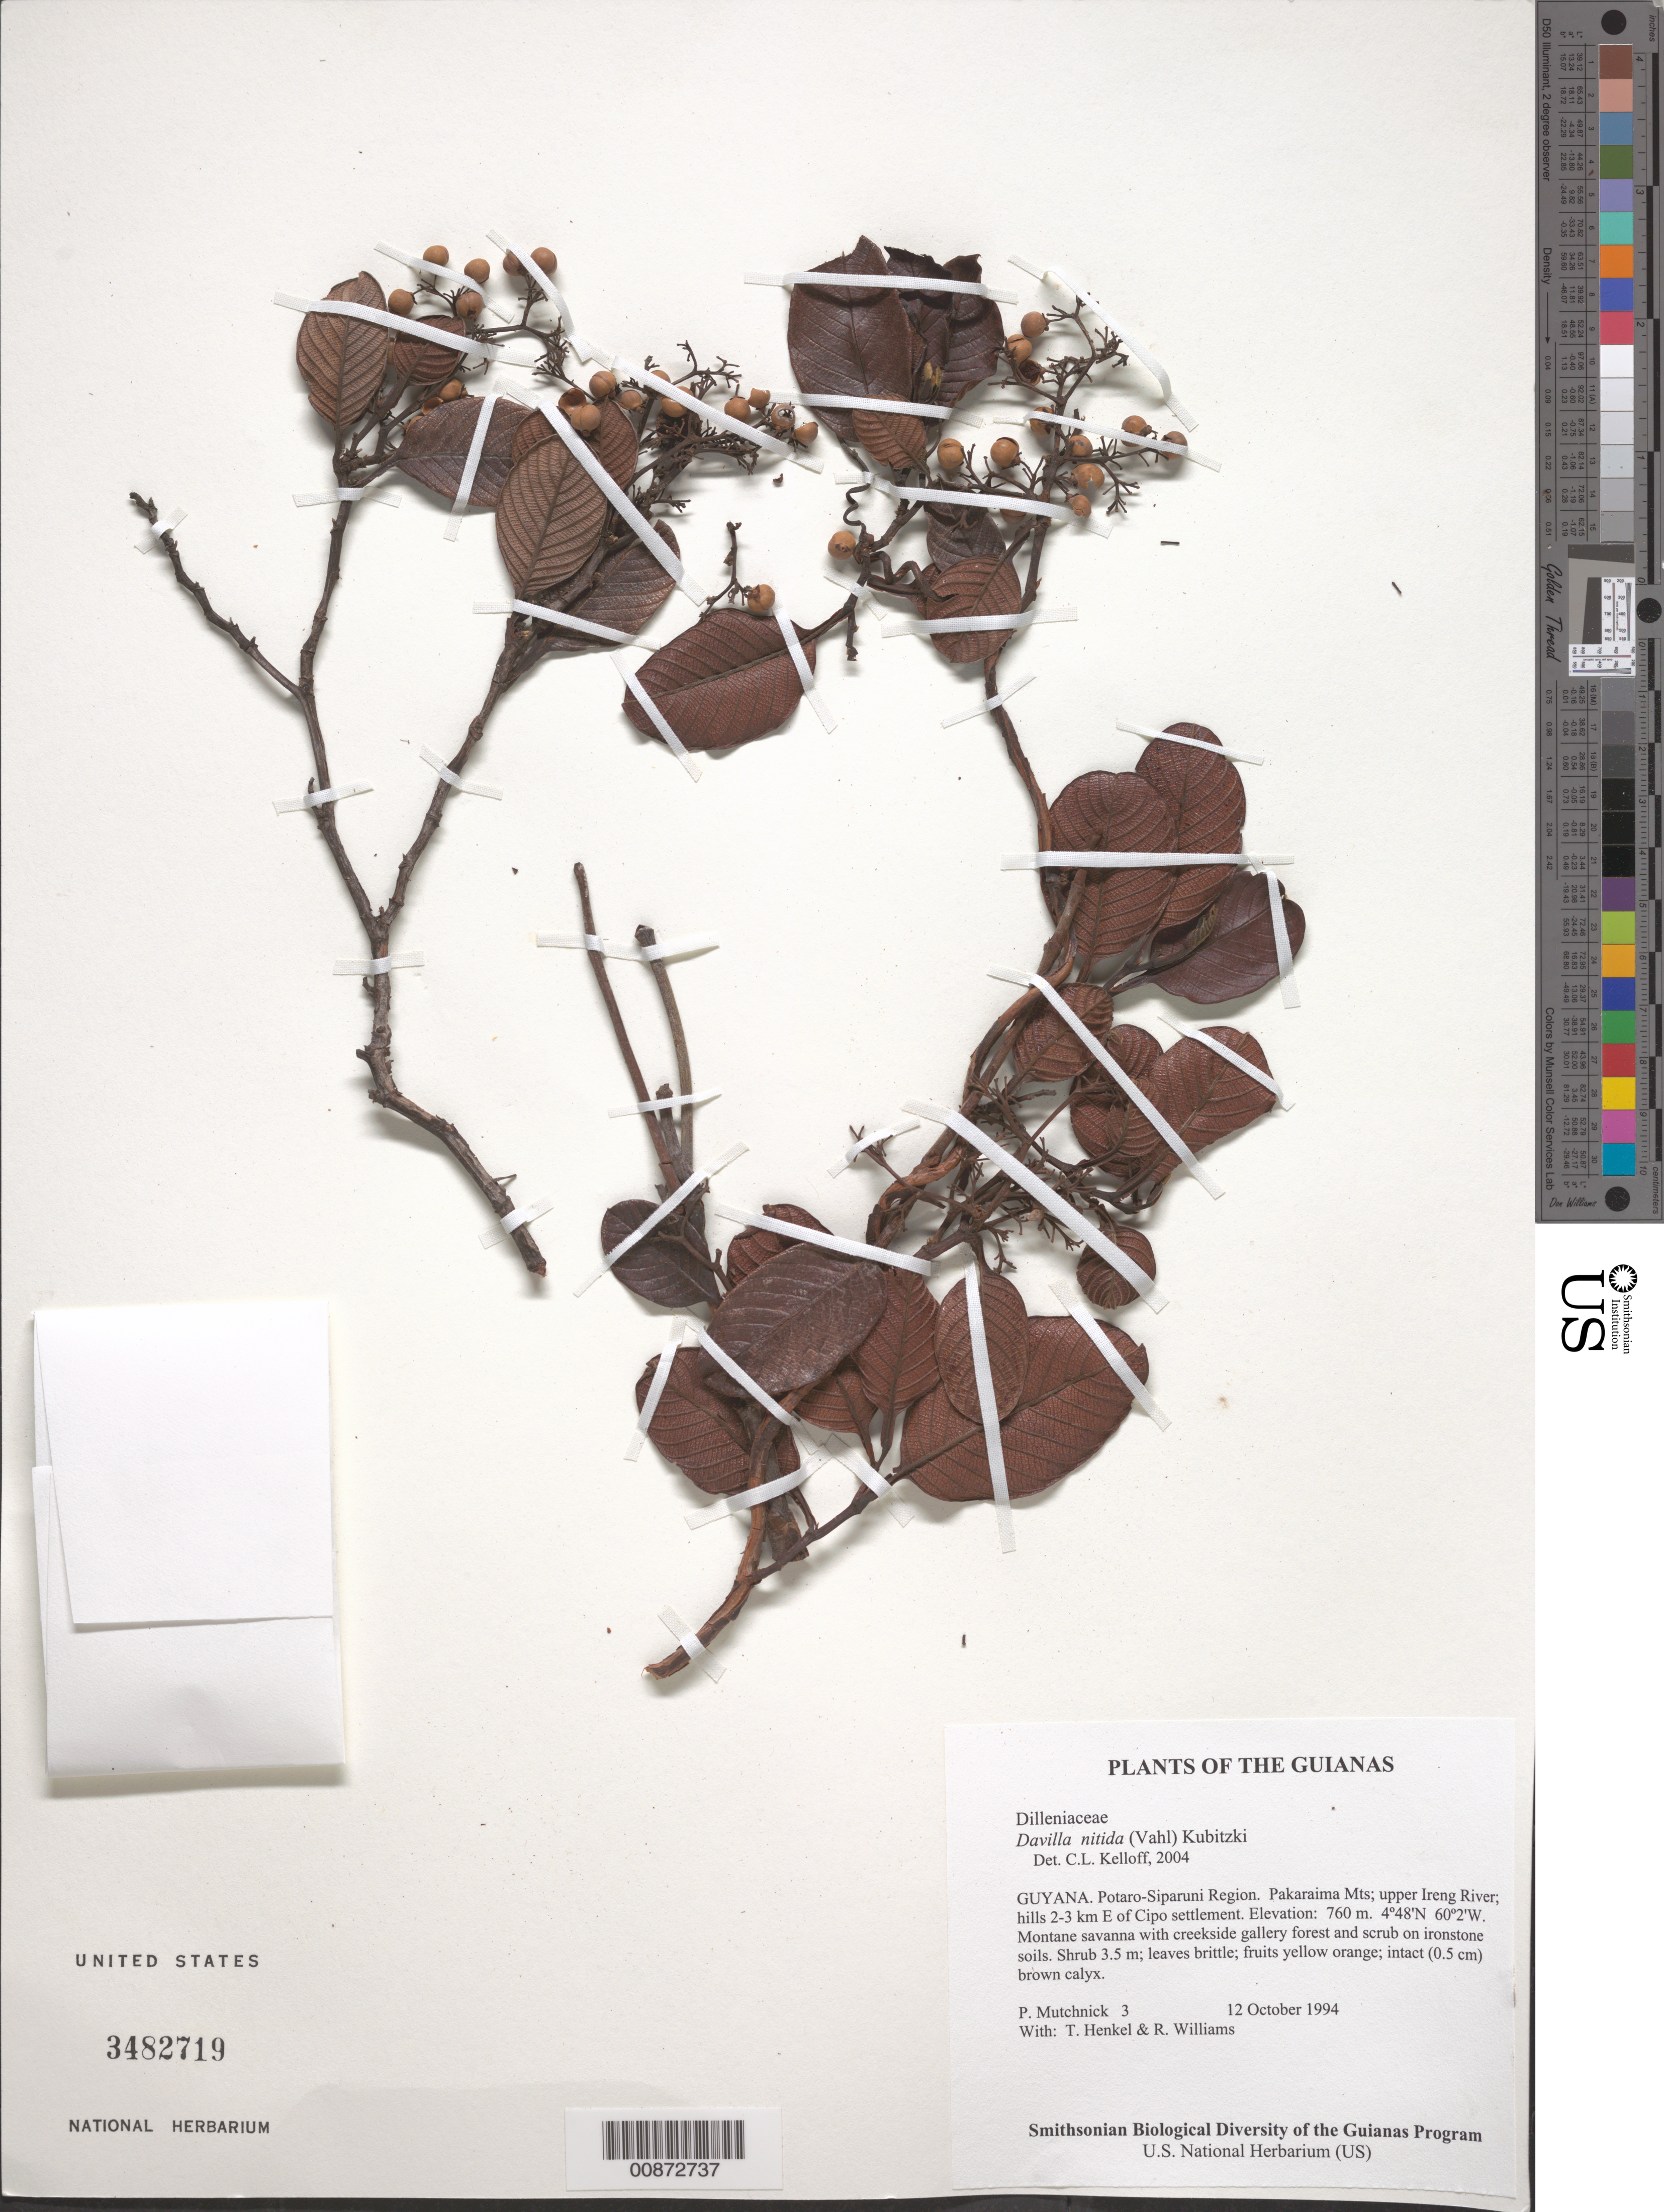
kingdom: Plantae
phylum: Tracheophyta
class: Magnoliopsida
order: Dilleniales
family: Dilleniaceae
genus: Davilla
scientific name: Davilla nitida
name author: (Vahl) Kubitzki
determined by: Kelloff, Carol L., (US), Smithsonian Institution - National Museum of Natural History (UNITED STATES)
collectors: P. Mutchnick, T. Henkel & R. Williams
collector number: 3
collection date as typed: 12 October 1994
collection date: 1994-10-12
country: Guyana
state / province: Potaro-Siparuni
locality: Pakaraima Mts; upper Ireng River; hills 2-3 km E of Cipo settlement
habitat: Montane savanna with creekside gallery forest and scrub on ironstone soils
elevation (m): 760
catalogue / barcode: US 3482719